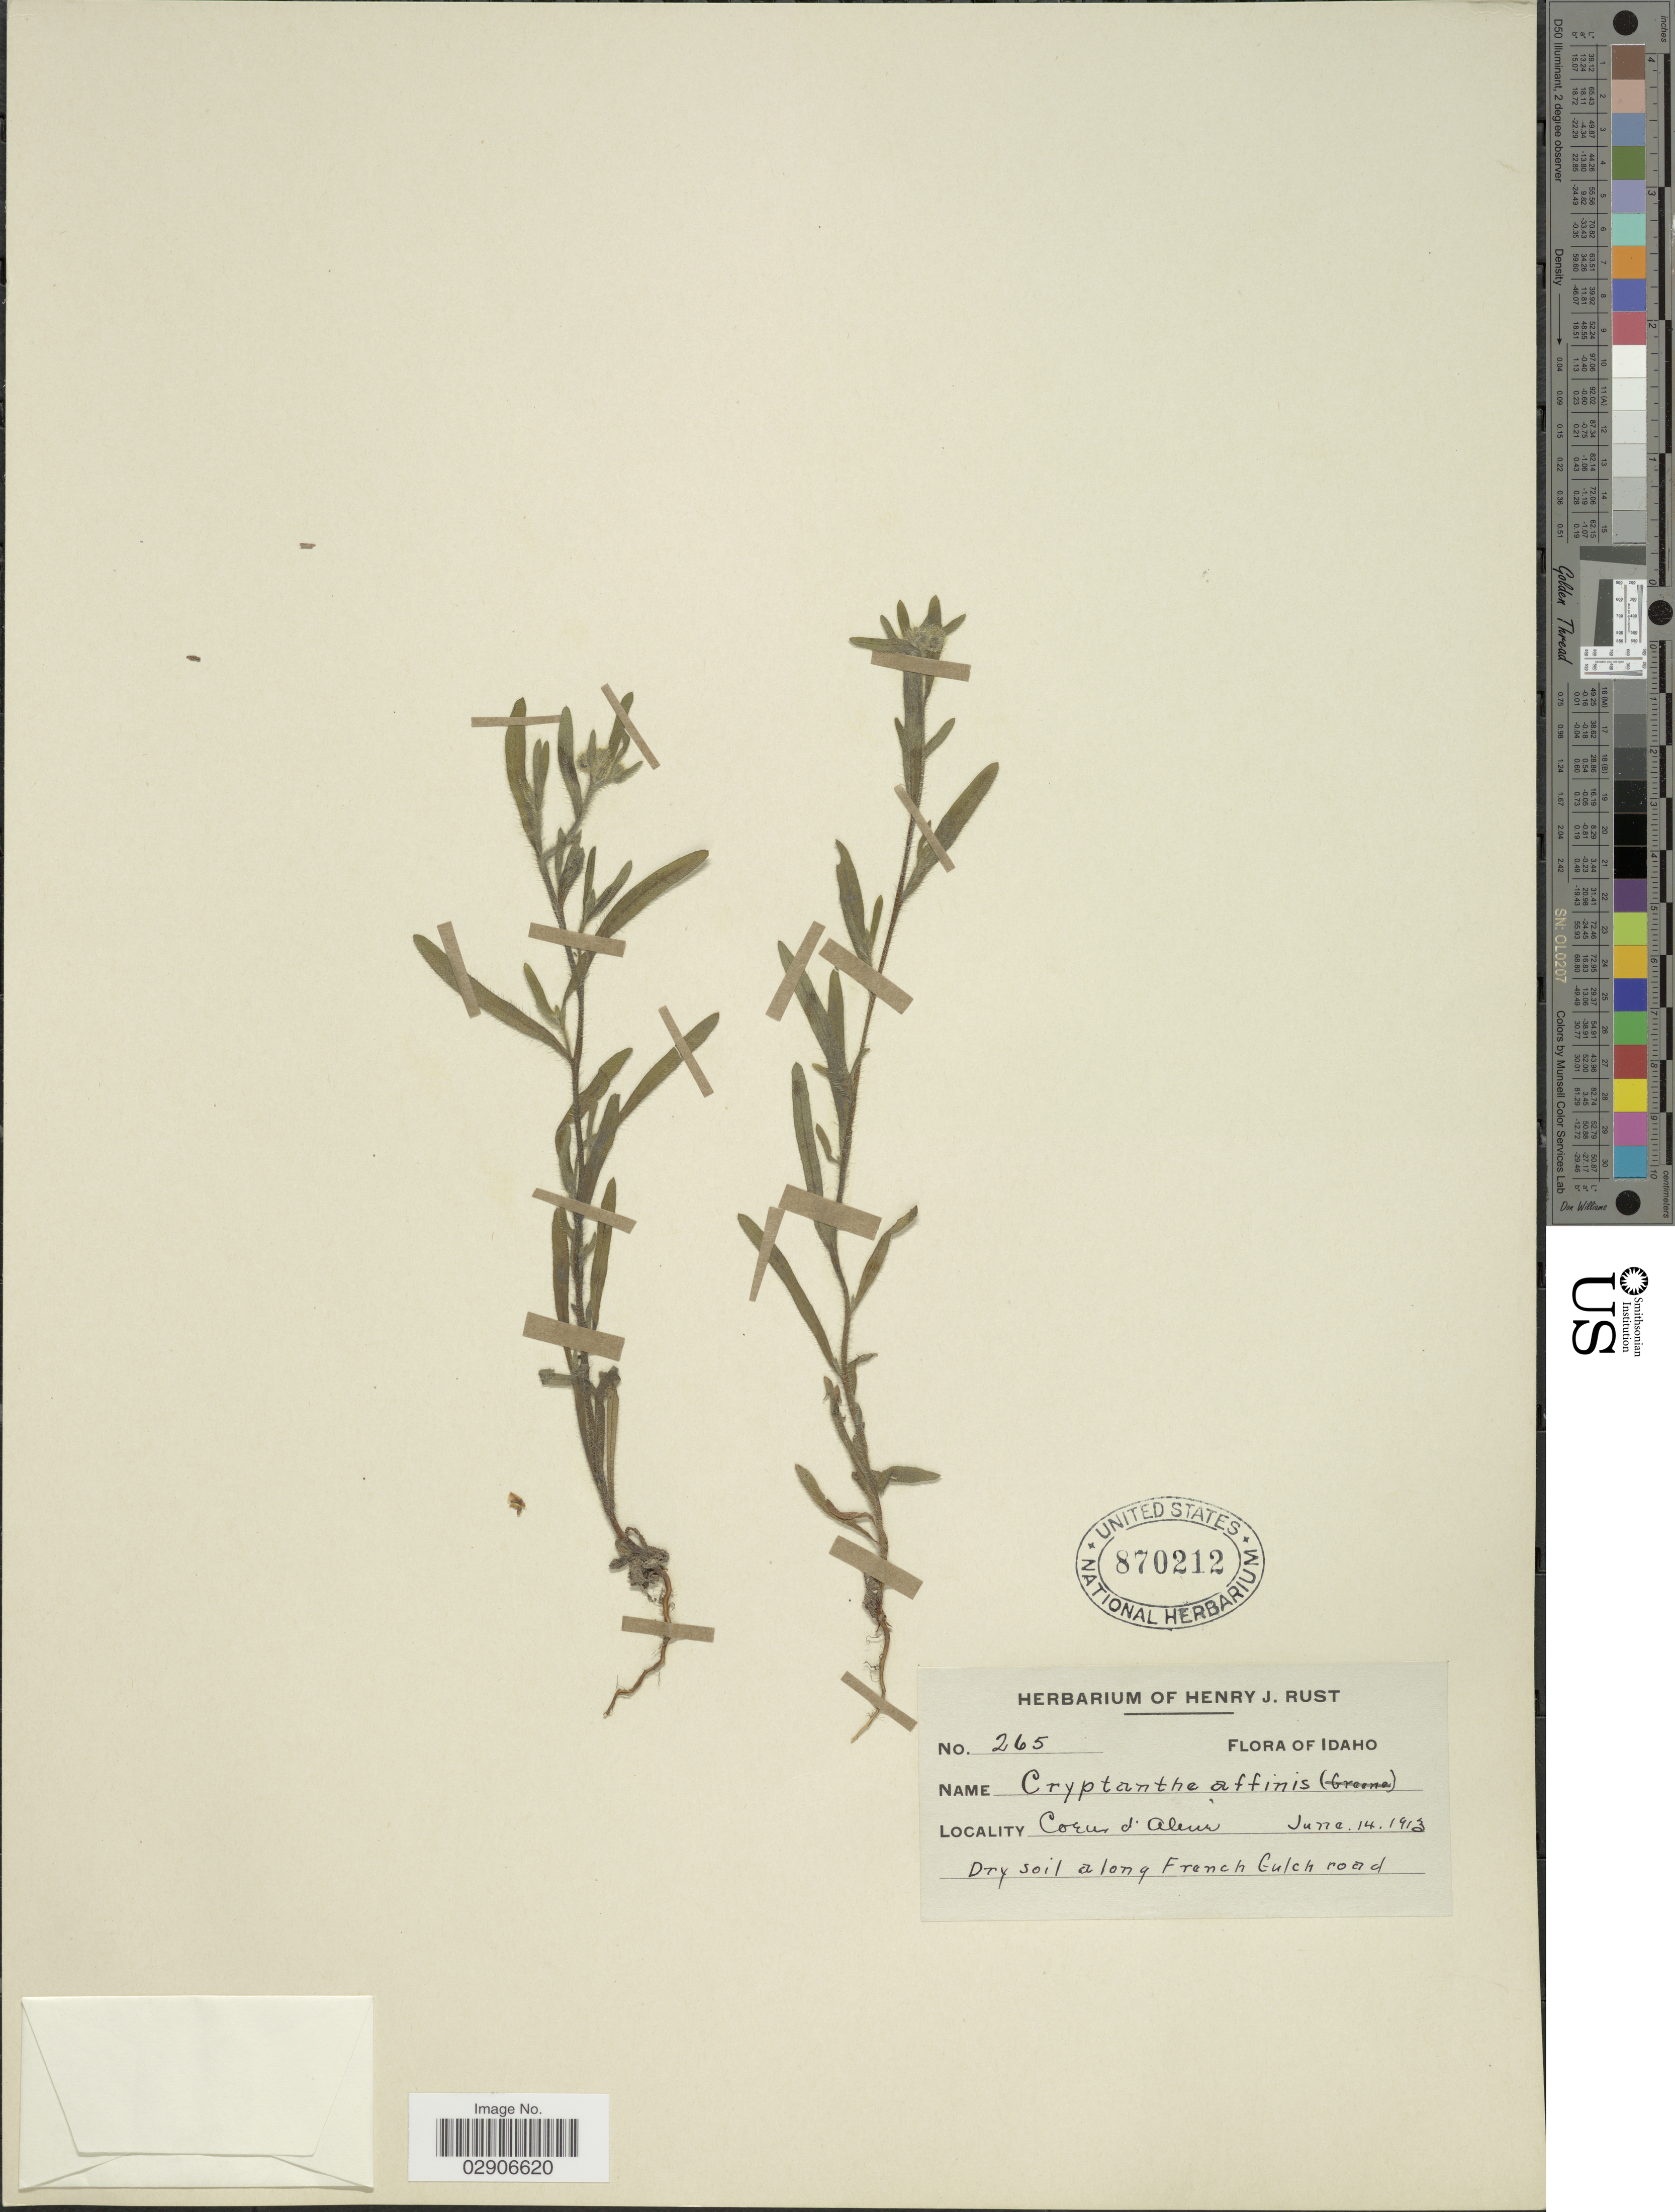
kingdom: Plantae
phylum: Tracheophyta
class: Magnoliopsida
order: Boraginales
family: Boraginaceae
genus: Cryptantha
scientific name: Cryptantha affinis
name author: (A. Gray) Greene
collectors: ex herb. Henry J. Rust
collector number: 265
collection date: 1913-06-14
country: United States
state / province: Idaho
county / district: Kootenai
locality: Coeur d'Alene. Dry soil along French Gulch road. Idaho.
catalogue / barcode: US 870212